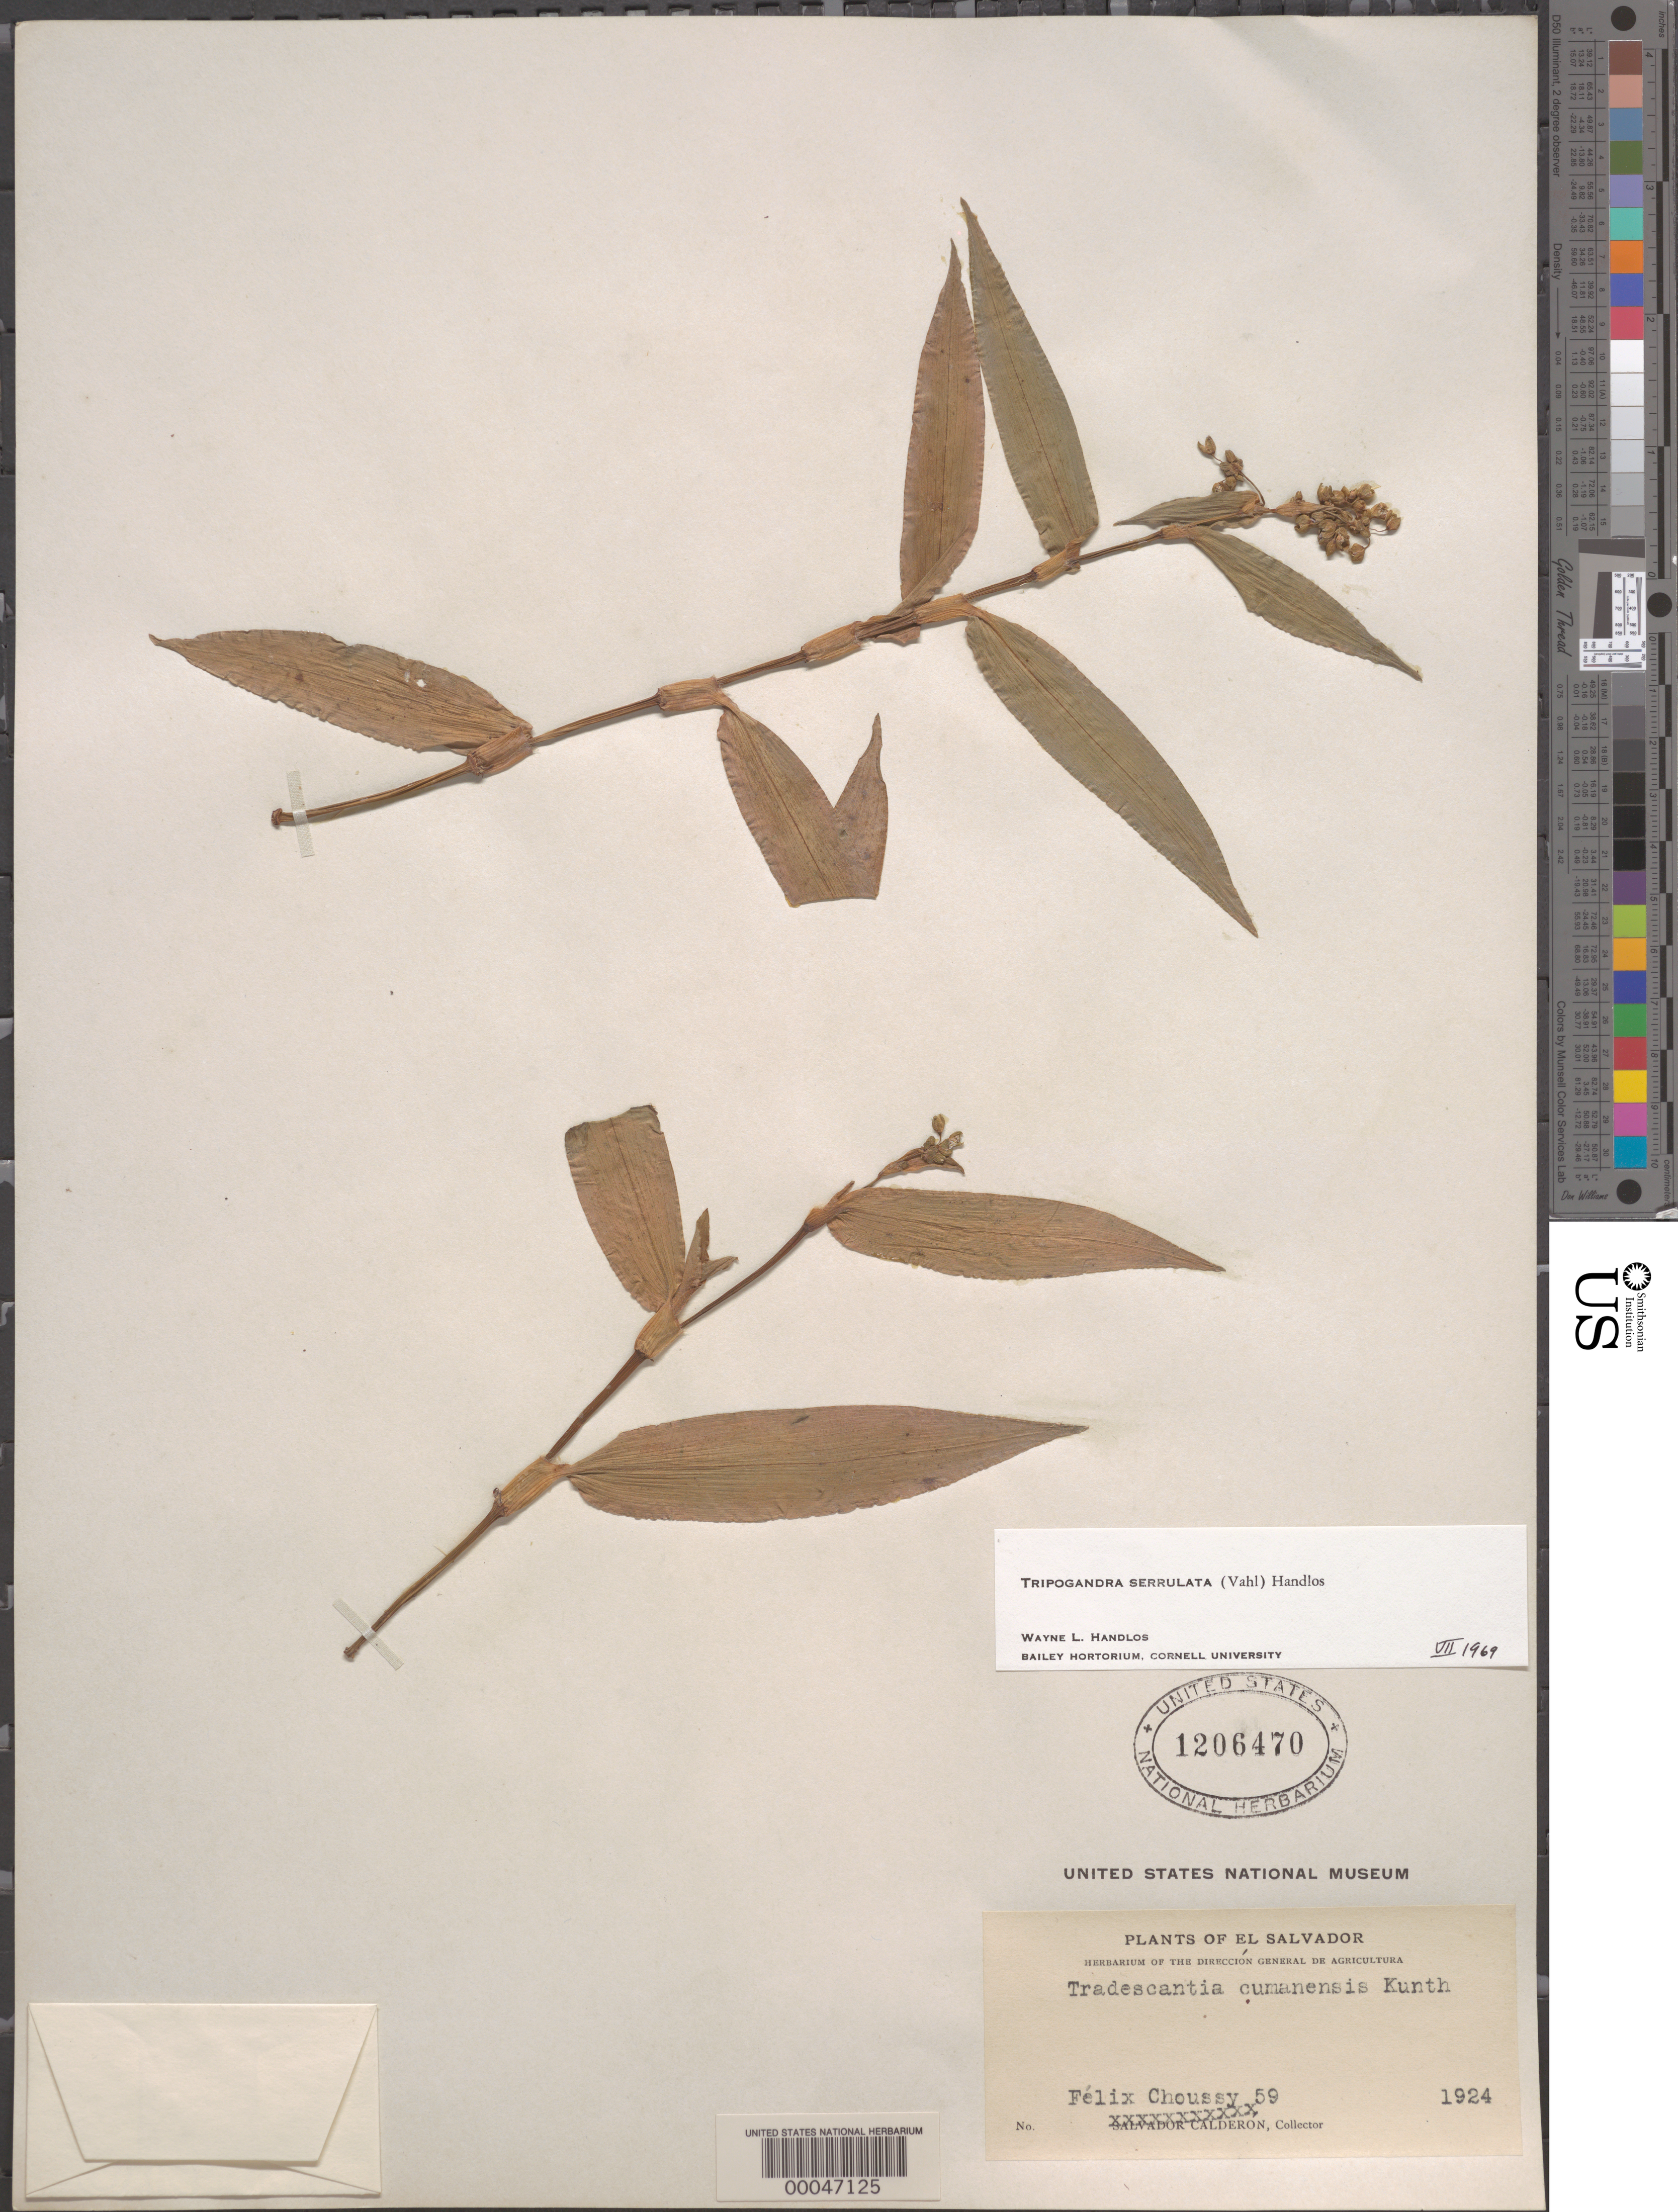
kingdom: Plantae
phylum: Tracheophyta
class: Liliopsida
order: Commelinales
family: Commelinaceae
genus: Tripogandra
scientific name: Tripogandra serrulata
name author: (Vahl) Handlos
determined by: Handlos, W. L.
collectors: F. Choussy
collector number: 59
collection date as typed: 1924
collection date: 1924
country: El Salvador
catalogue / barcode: US 1206470